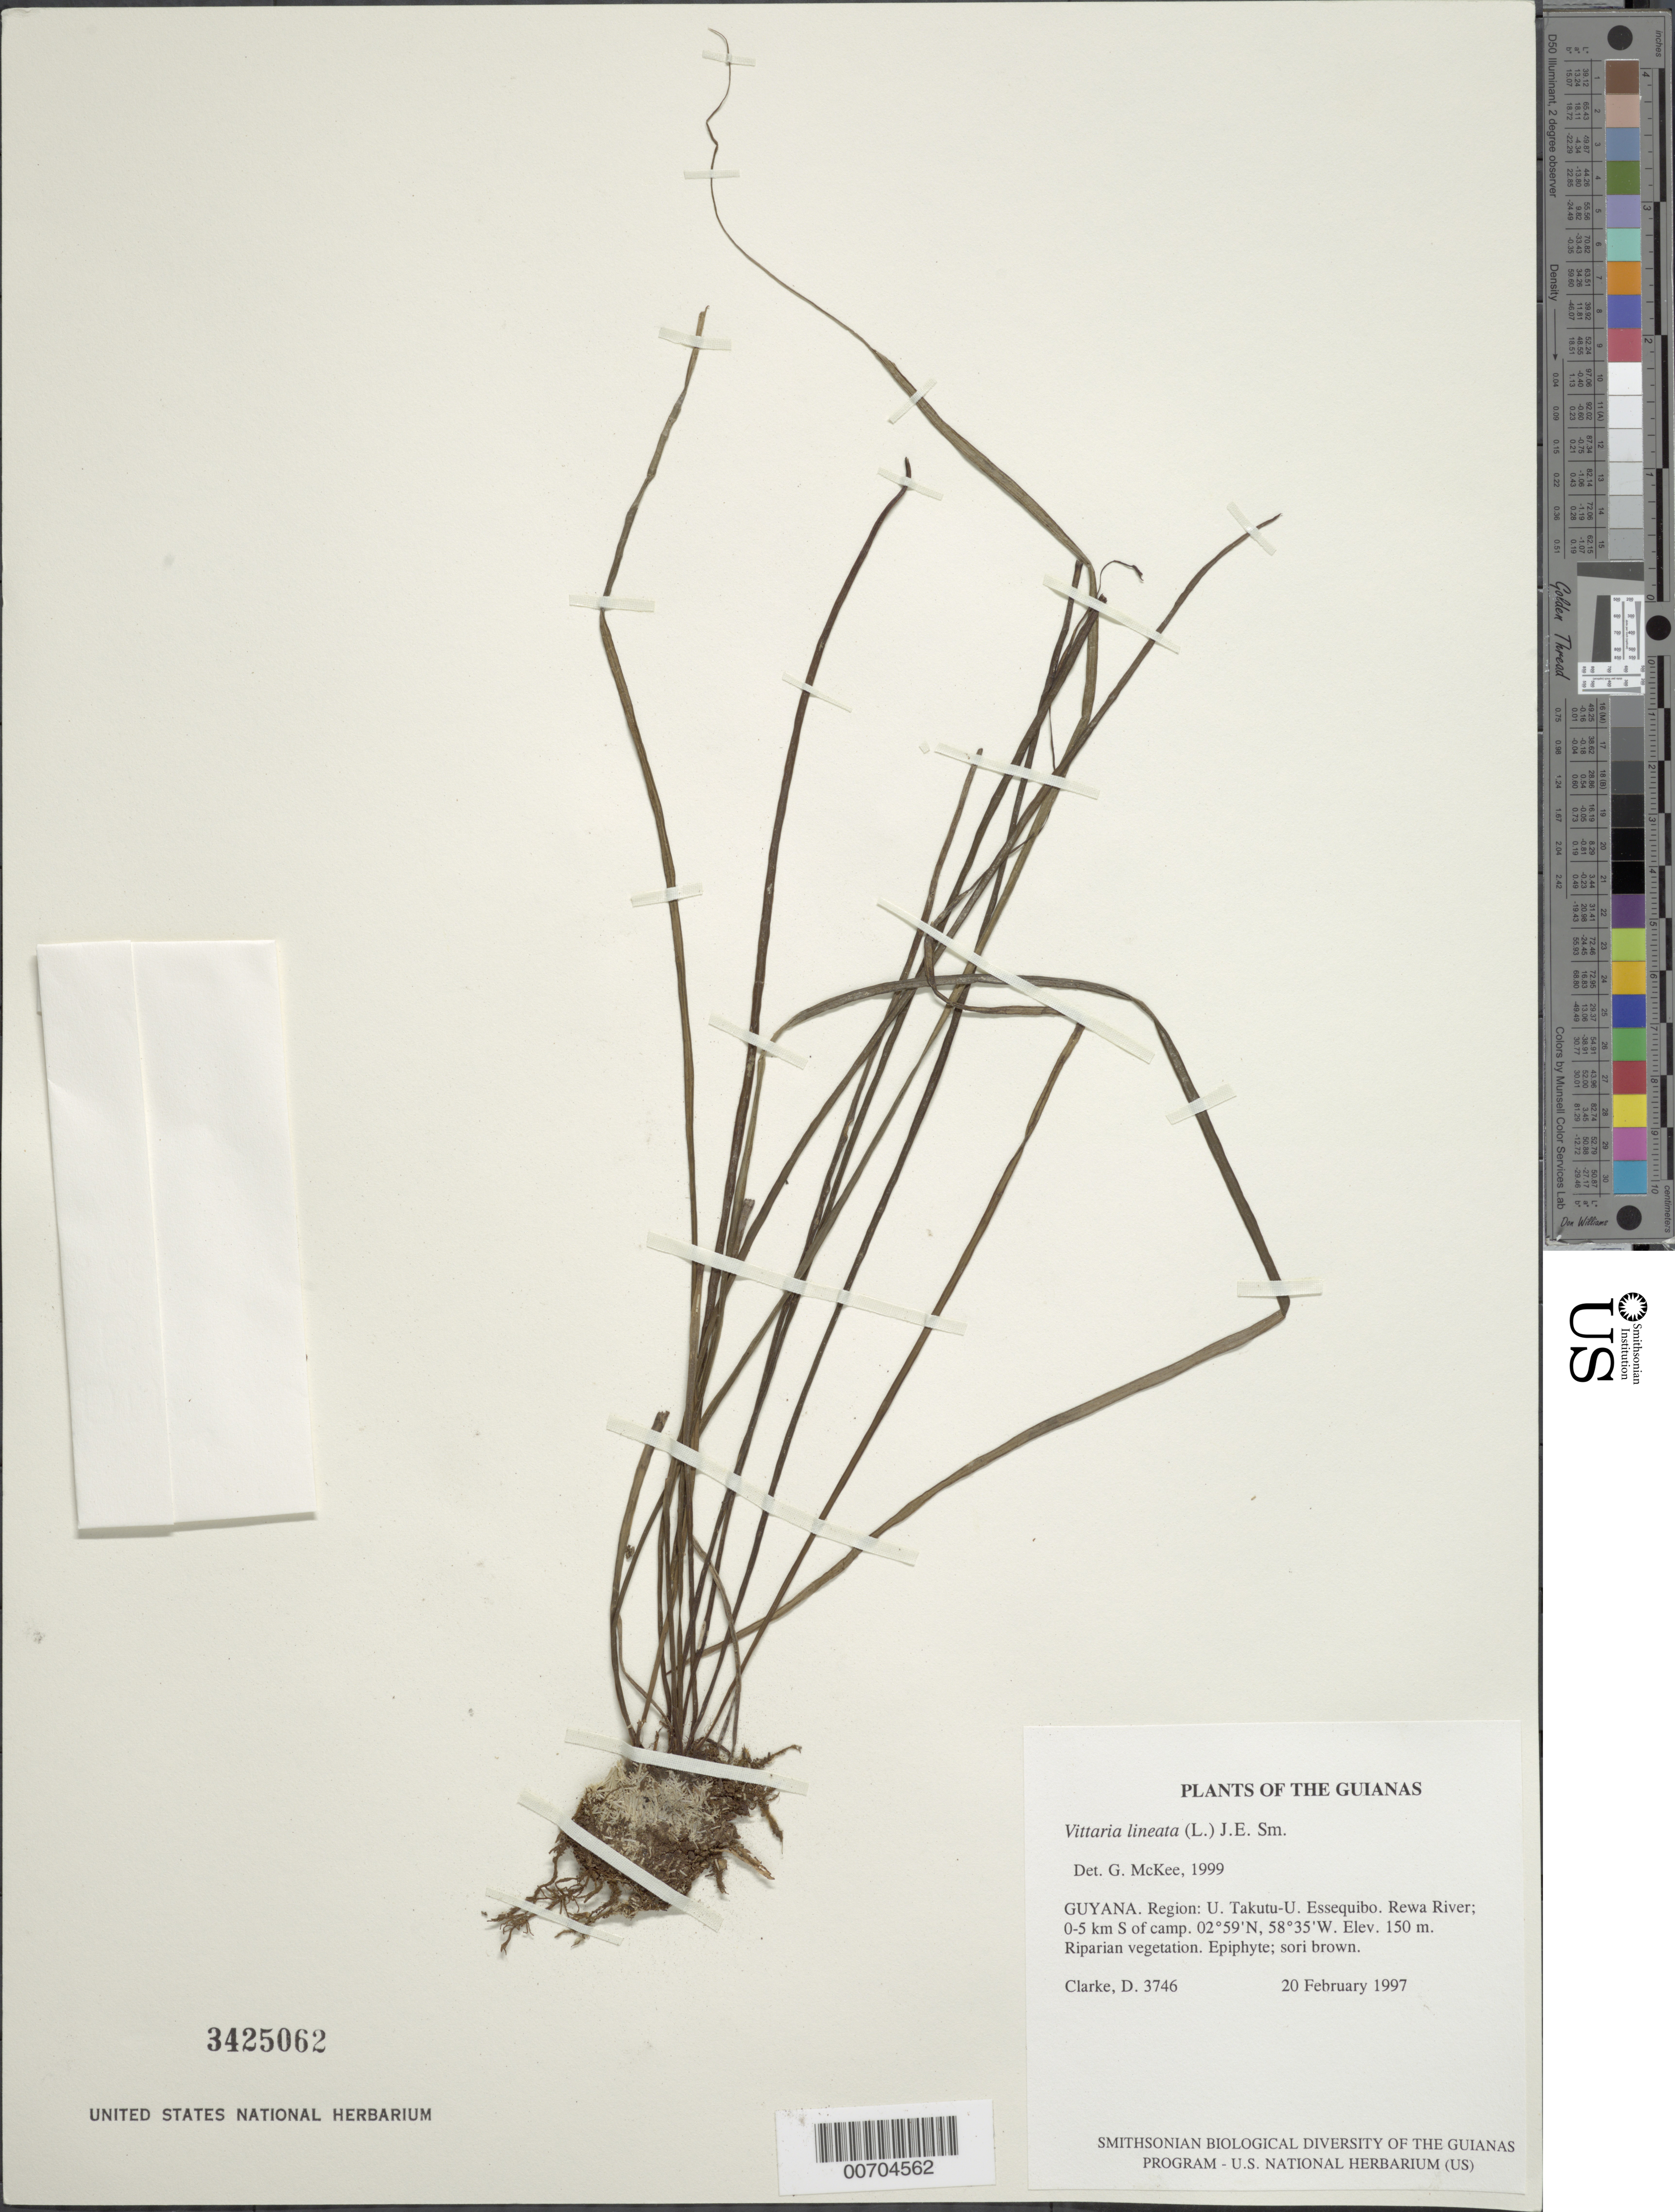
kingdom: Plantae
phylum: Tracheophyta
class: Polypodiopsida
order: Polypodiales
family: Pteridaceae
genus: Vittaria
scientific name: Vittaria lineata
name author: (L.) Sm.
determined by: McKee, G. S., (US), NMNH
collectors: H. D. Clarke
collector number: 3746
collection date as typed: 20 February 1997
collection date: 1997-02-20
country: Guyana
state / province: U. Takutu-U. Essequibo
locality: Rewa River; 0-5 km S of camp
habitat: Riparian vegetation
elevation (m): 150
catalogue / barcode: US 3425062